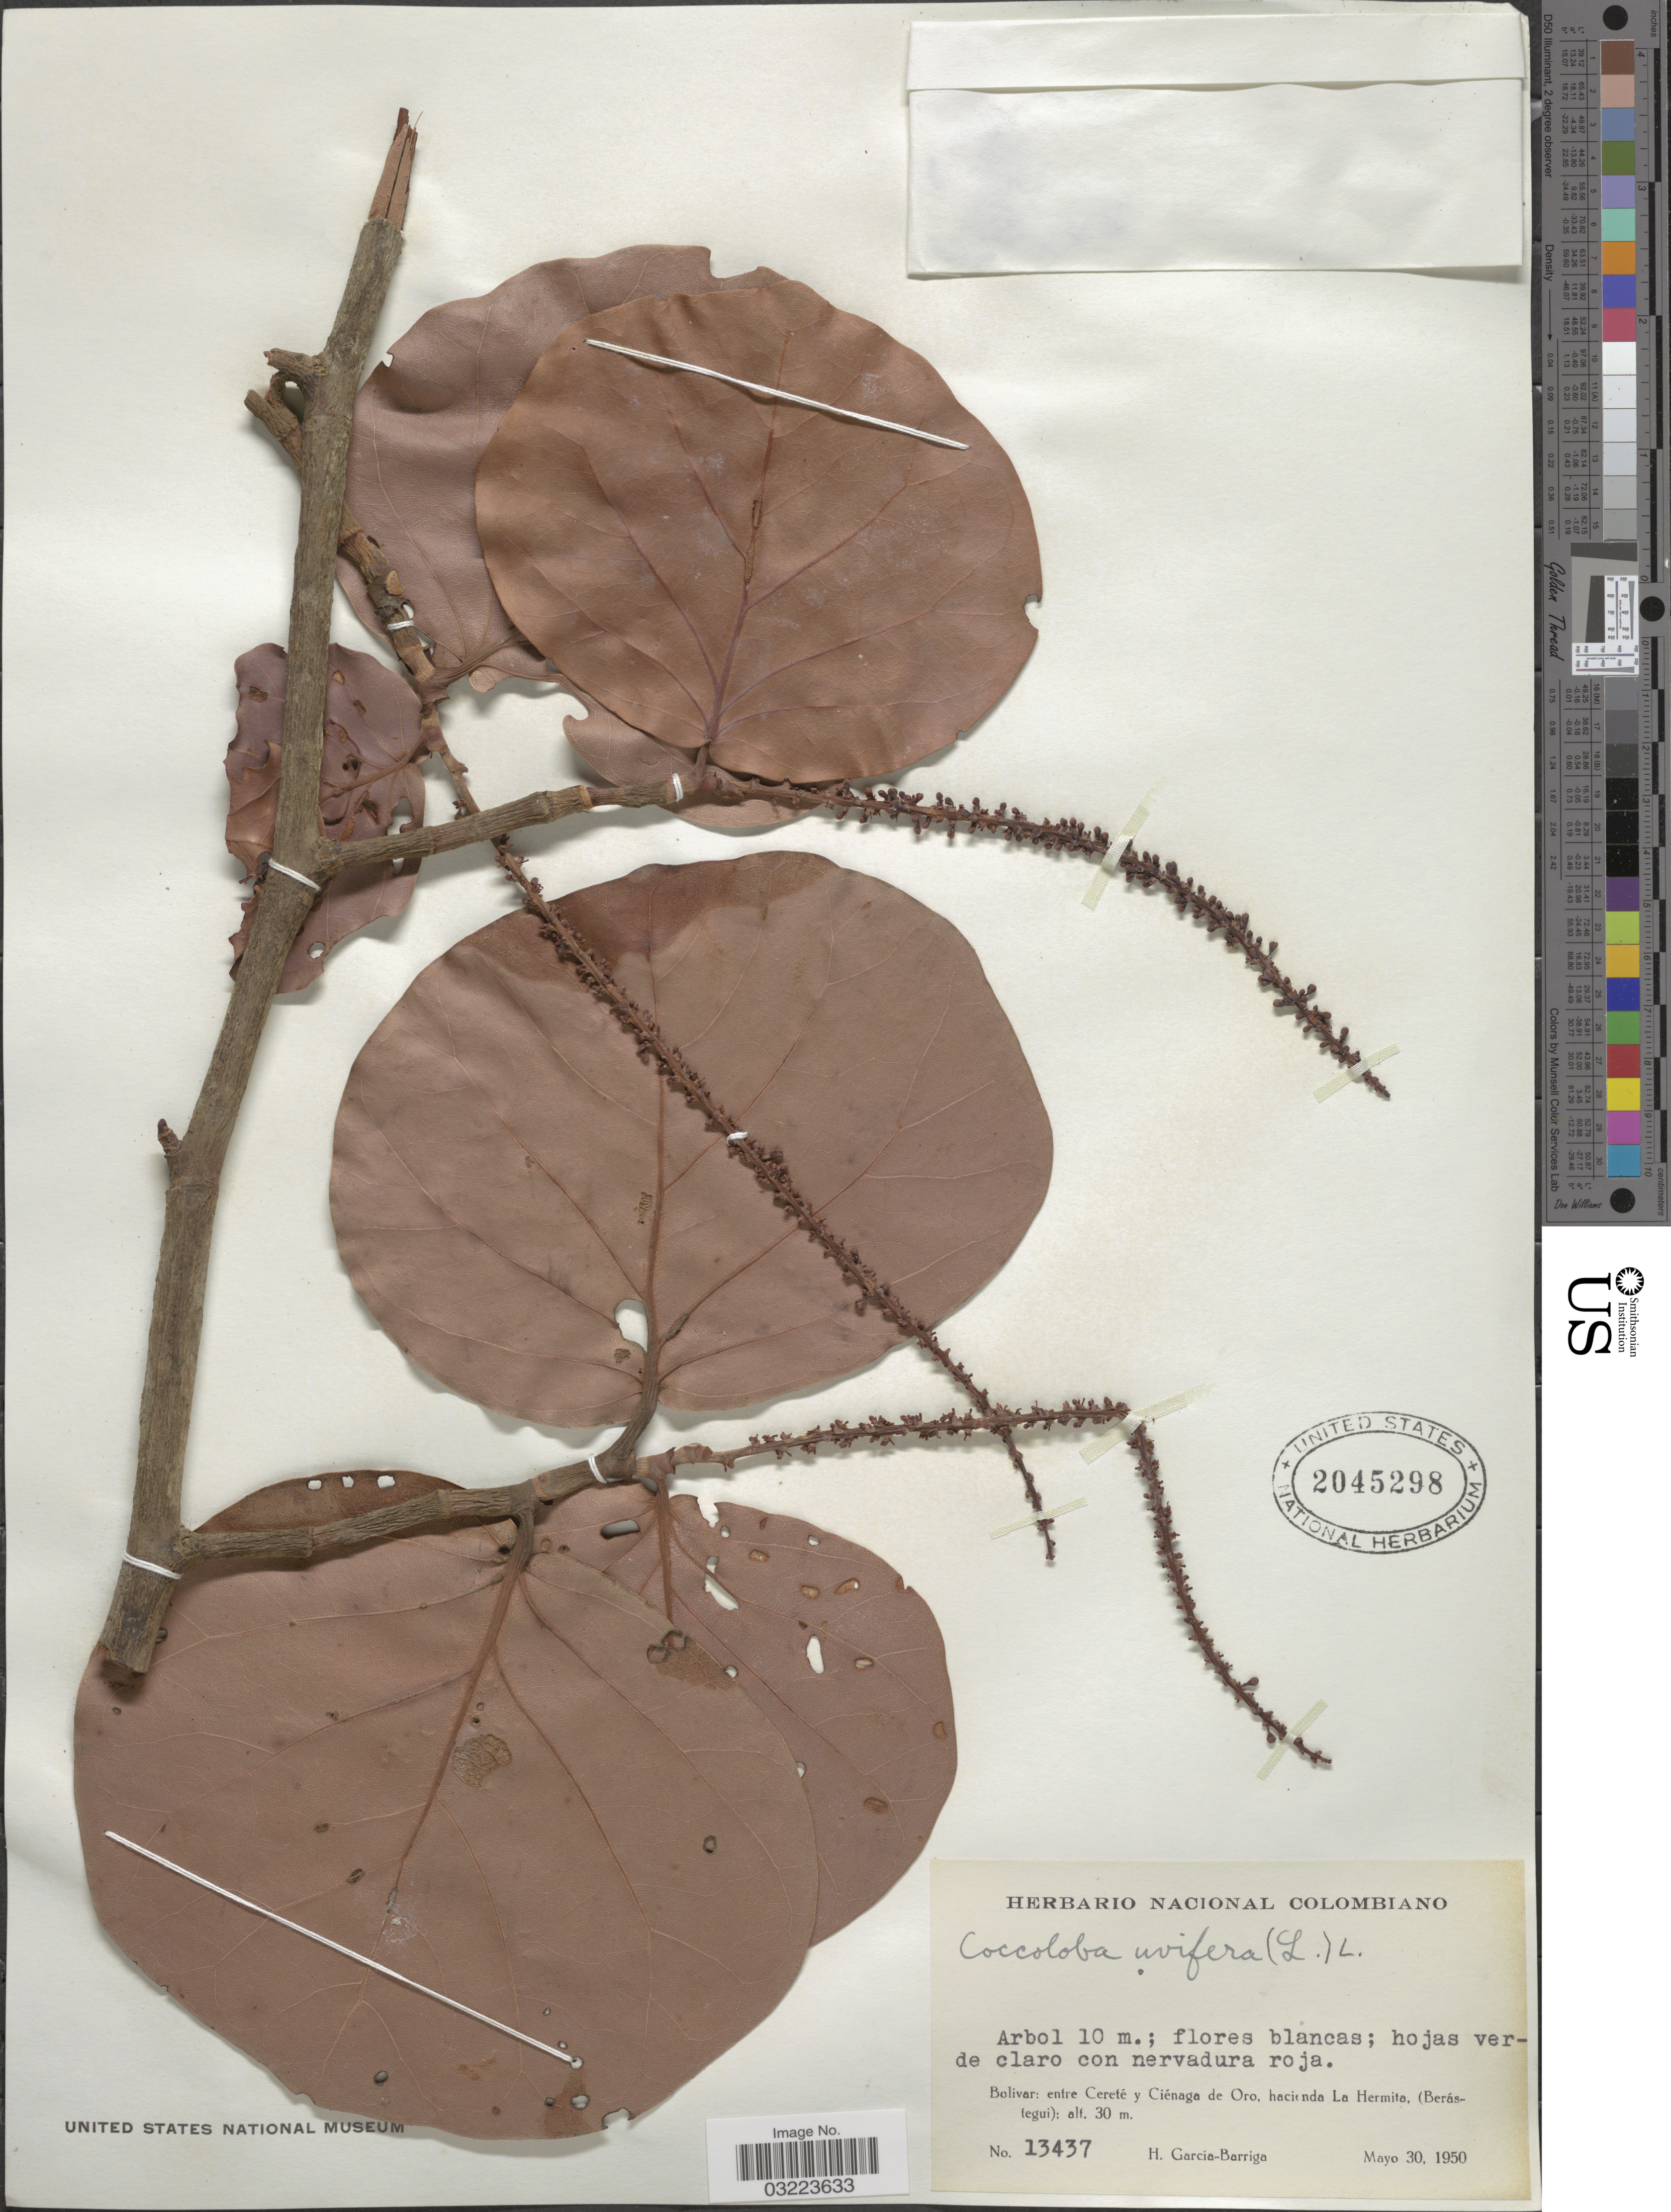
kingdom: Plantae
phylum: Tracheophyta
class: Magnoliopsida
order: Caryophyllales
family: Polygonaceae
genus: Coccoloba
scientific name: Coccoloba uvifera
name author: L.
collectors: H. García Barriga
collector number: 13437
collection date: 1950-05-30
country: Colombia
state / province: Bolívar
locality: Entre Cereté y Ciénaga de Oro, hacienda La Hermita, (Berástegui).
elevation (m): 30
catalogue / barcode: US 2045298